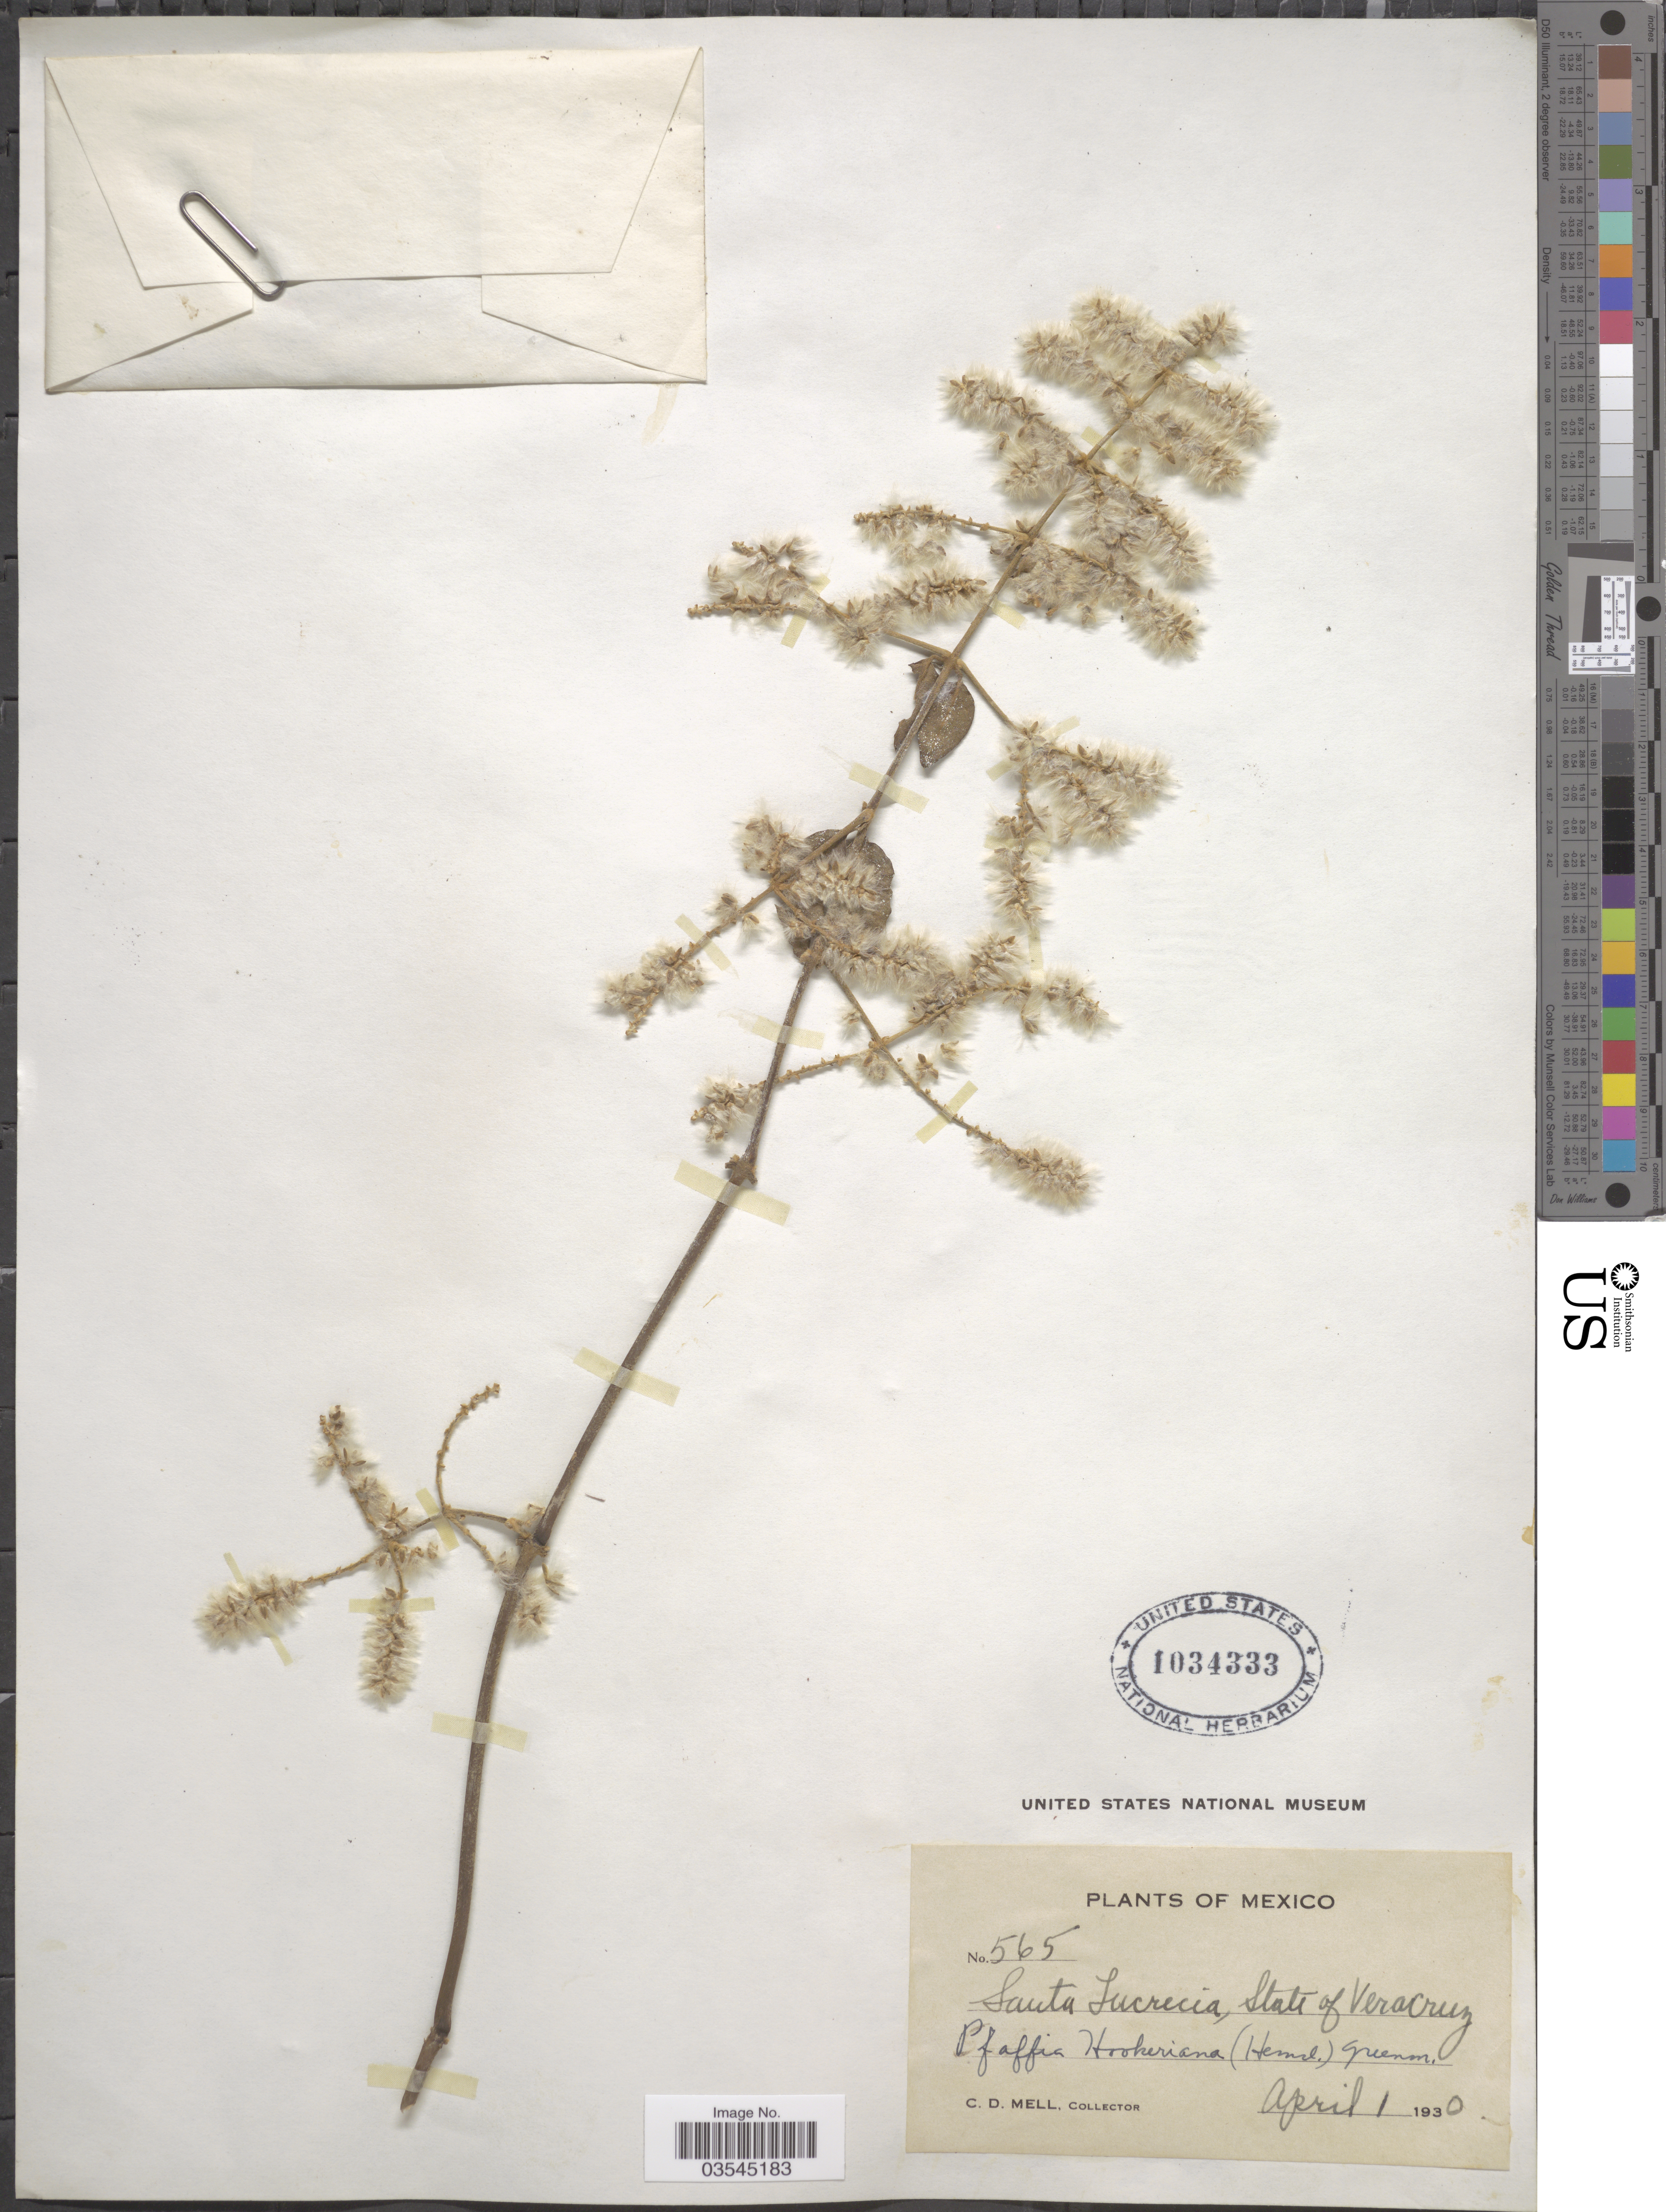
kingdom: Plantae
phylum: Tracheophyta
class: Magnoliopsida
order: Caryophyllales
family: Amaranthaceae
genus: Pfaffia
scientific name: Pfaffia hookeriana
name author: (Hemsl.) Greenm.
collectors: C. D. Mell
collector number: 565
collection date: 1930-04-01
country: Mexico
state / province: Veracruz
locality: Santa Lucrecia, State of Veracruz.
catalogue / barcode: US 1034333